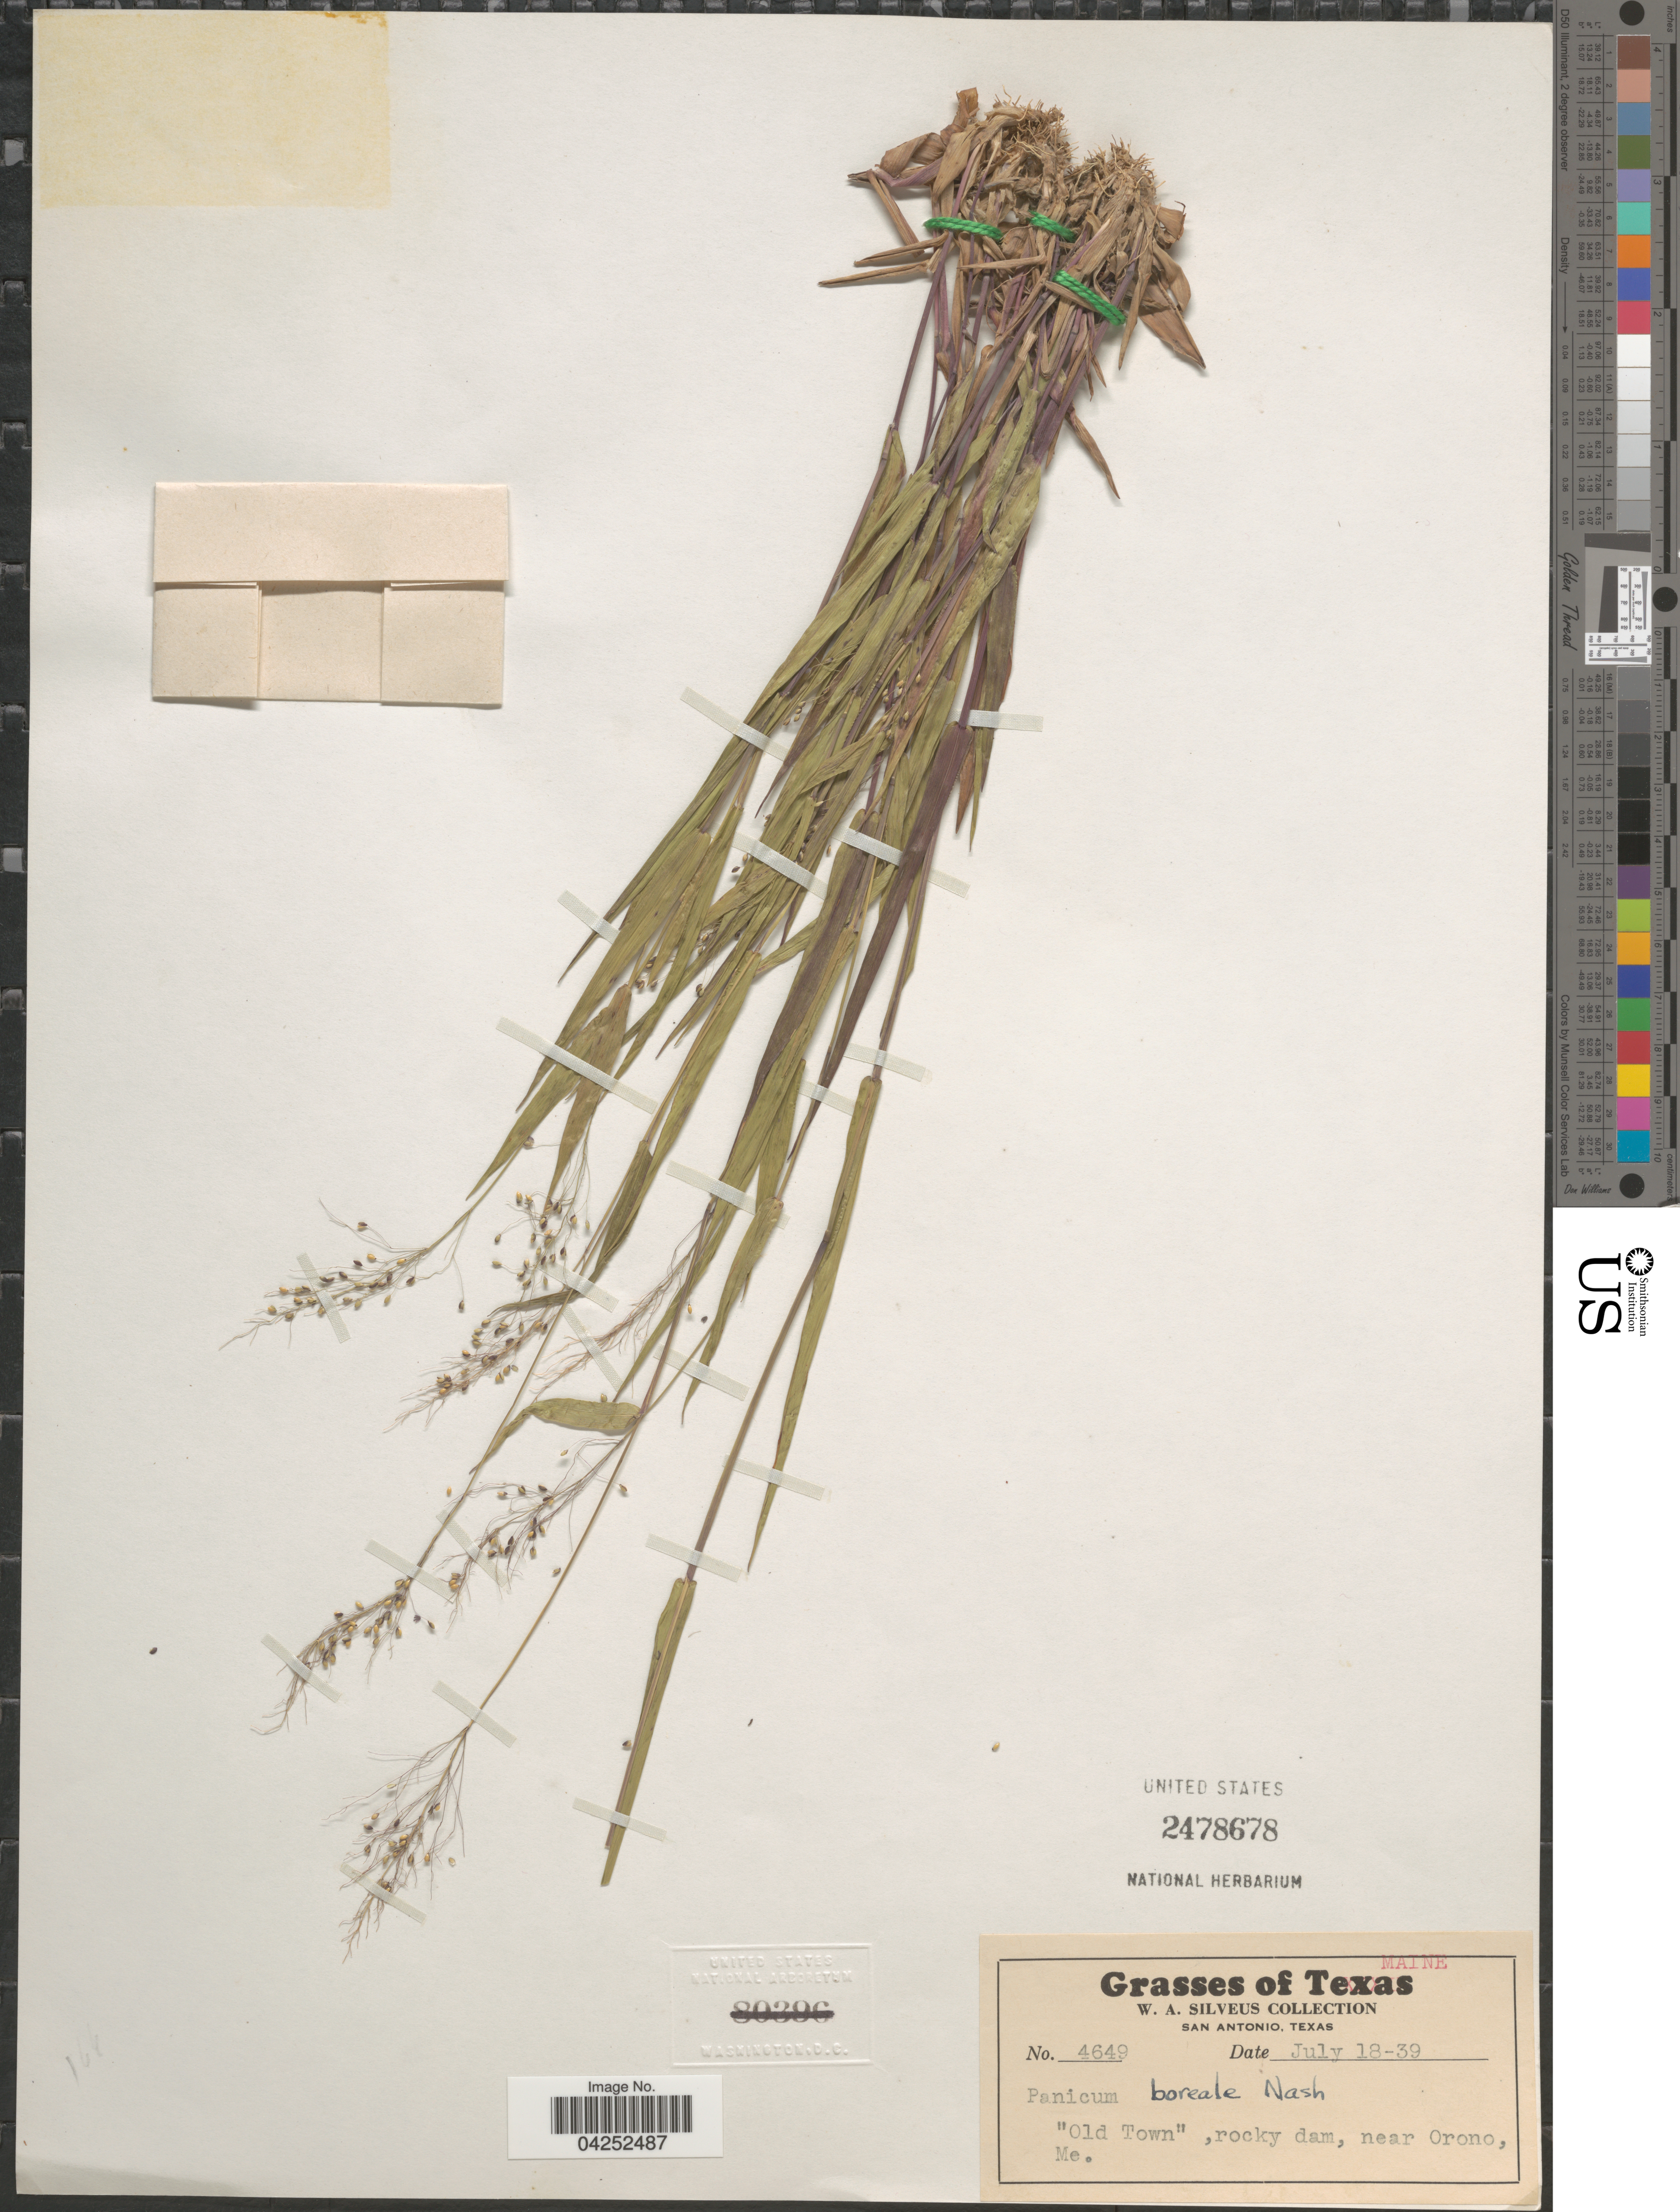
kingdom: Plantae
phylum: Tracheophyta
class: Liliopsida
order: Poales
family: Poaceae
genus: Dichanthelium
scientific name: Dichanthelium boreale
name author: (Nash) Freckmann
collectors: W. Silveus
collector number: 4649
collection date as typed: Transcribed d/m/y: 18/7/39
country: United States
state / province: Maine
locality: Old Town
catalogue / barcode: US 2478678